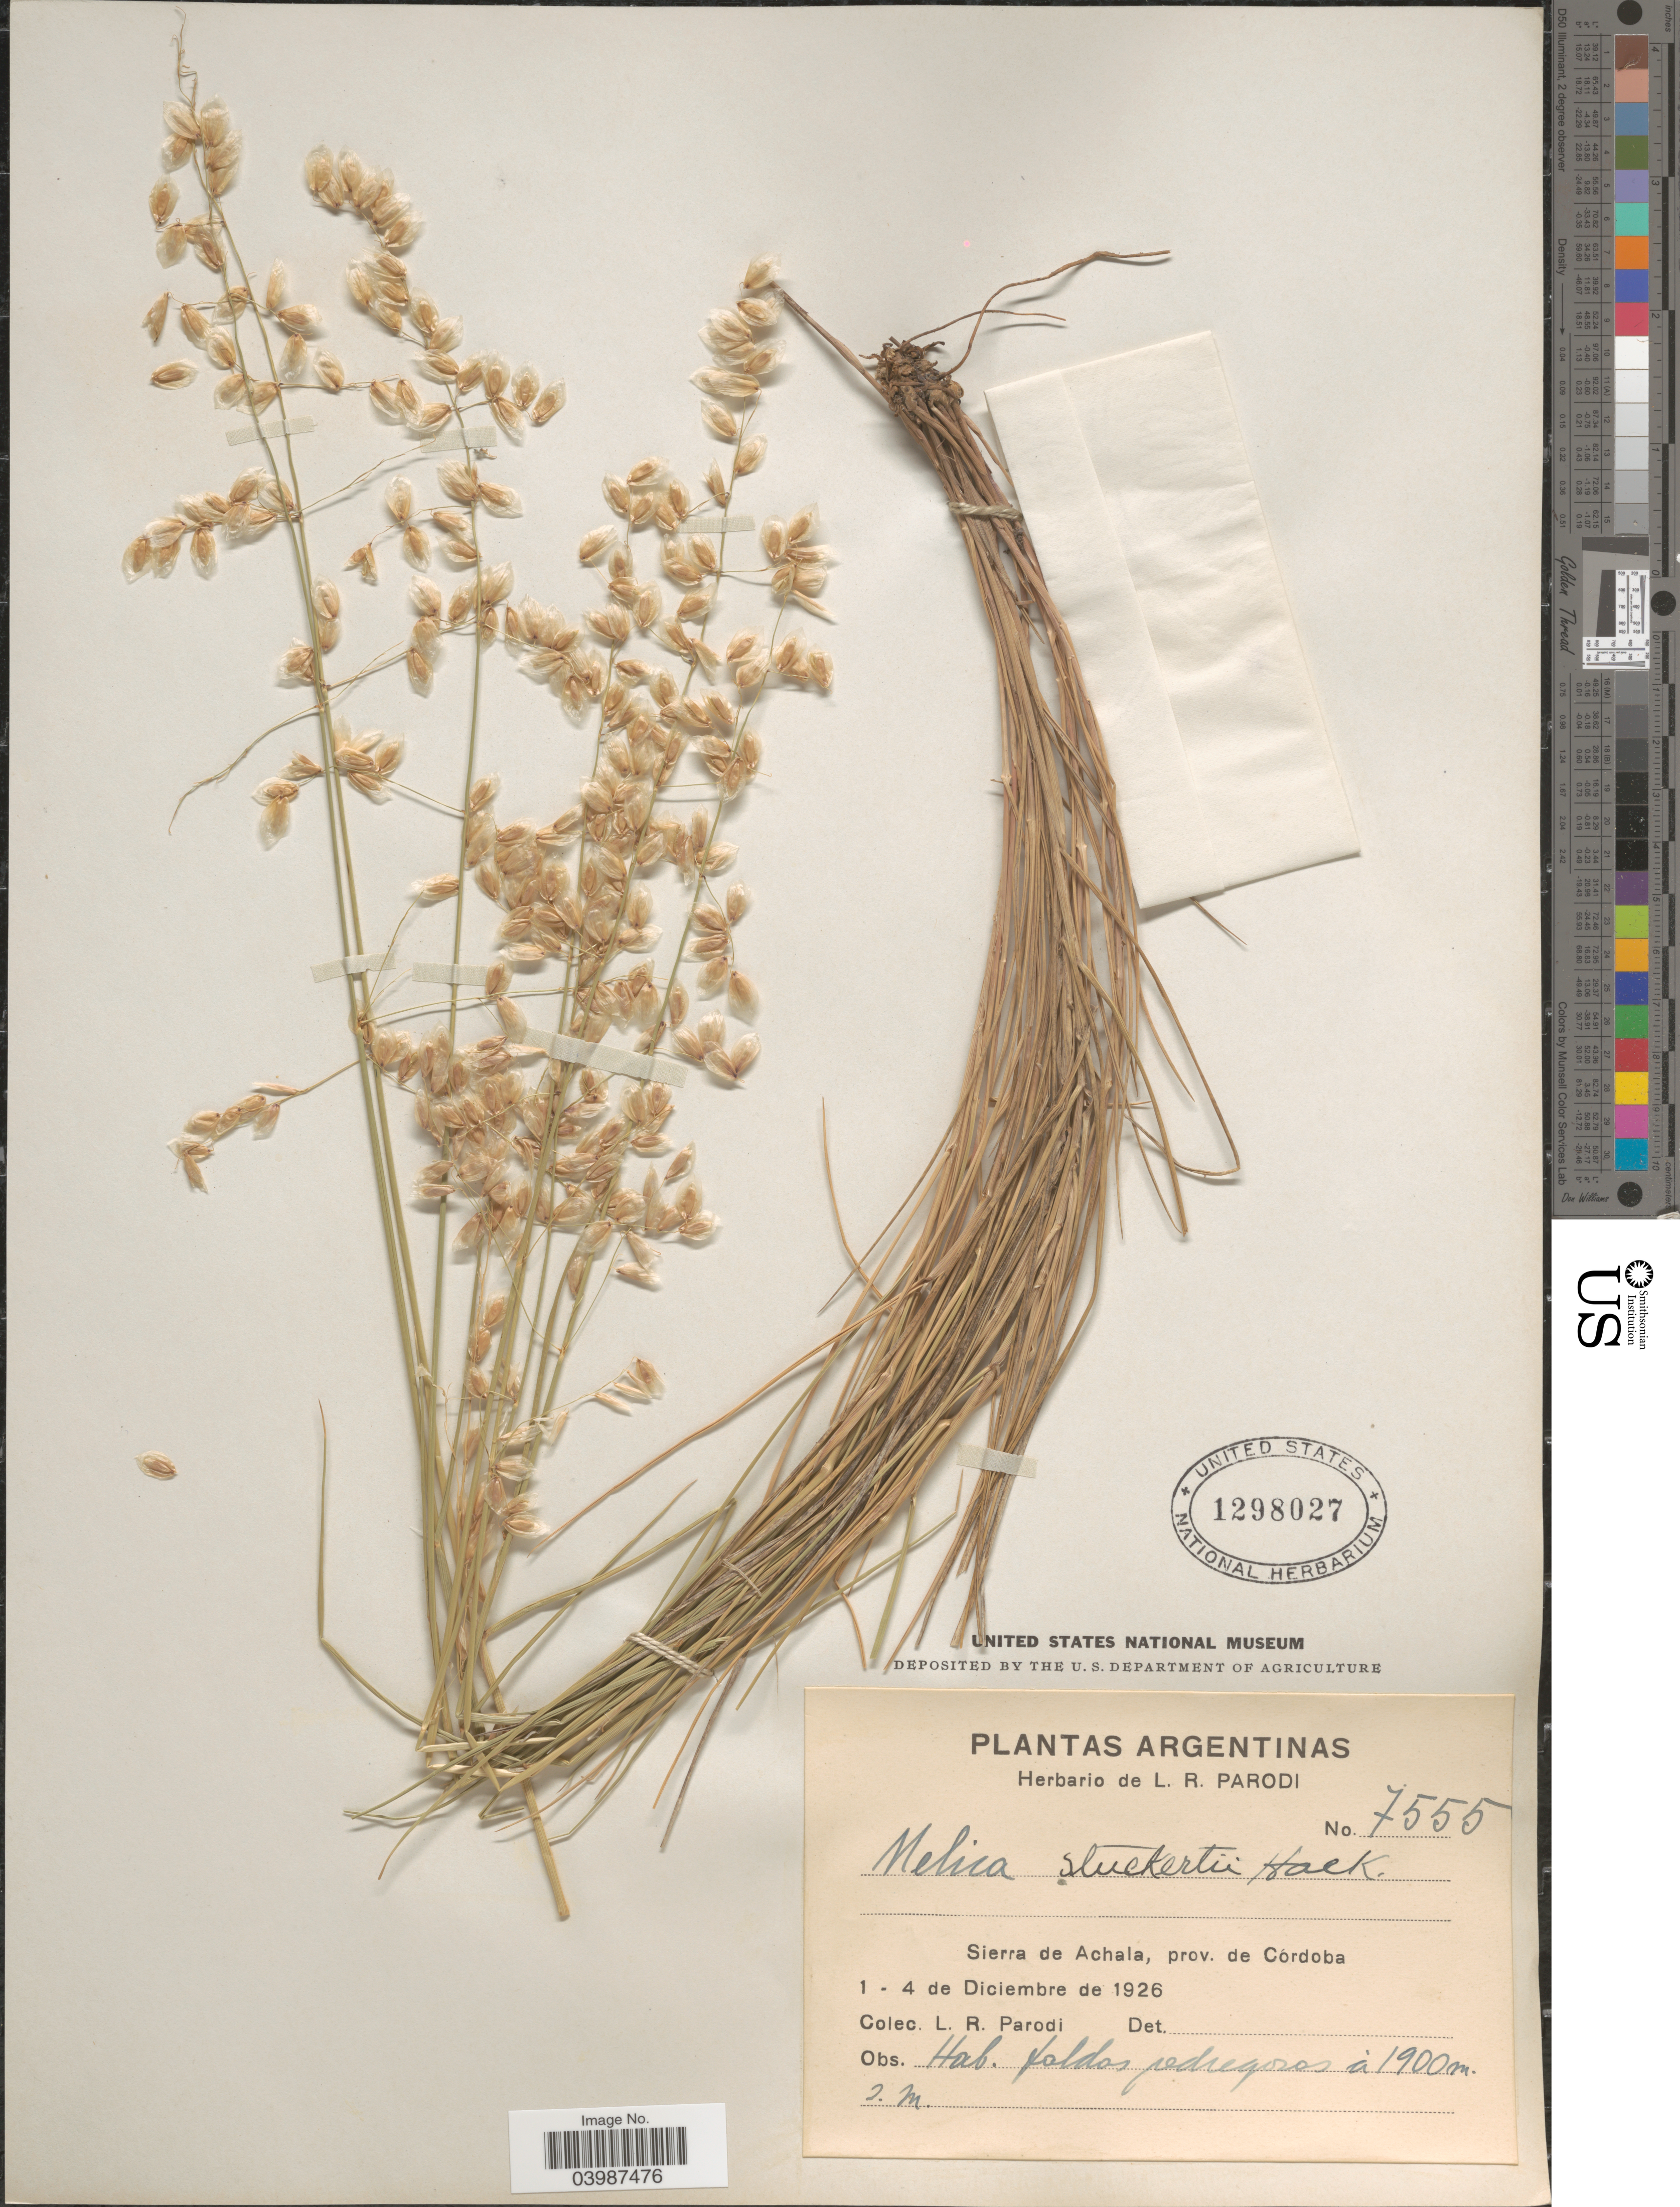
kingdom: Plantae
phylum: Tracheophyta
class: Liliopsida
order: Poales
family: Poaceae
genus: Melica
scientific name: Melica stuckertii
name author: Hack. ex Stuck.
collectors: L. R. Parodi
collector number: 7555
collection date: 1926-12-01/1926-12-04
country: Argentina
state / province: Cordoba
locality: Sierra de Achala.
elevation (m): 1900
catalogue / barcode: US 1298027